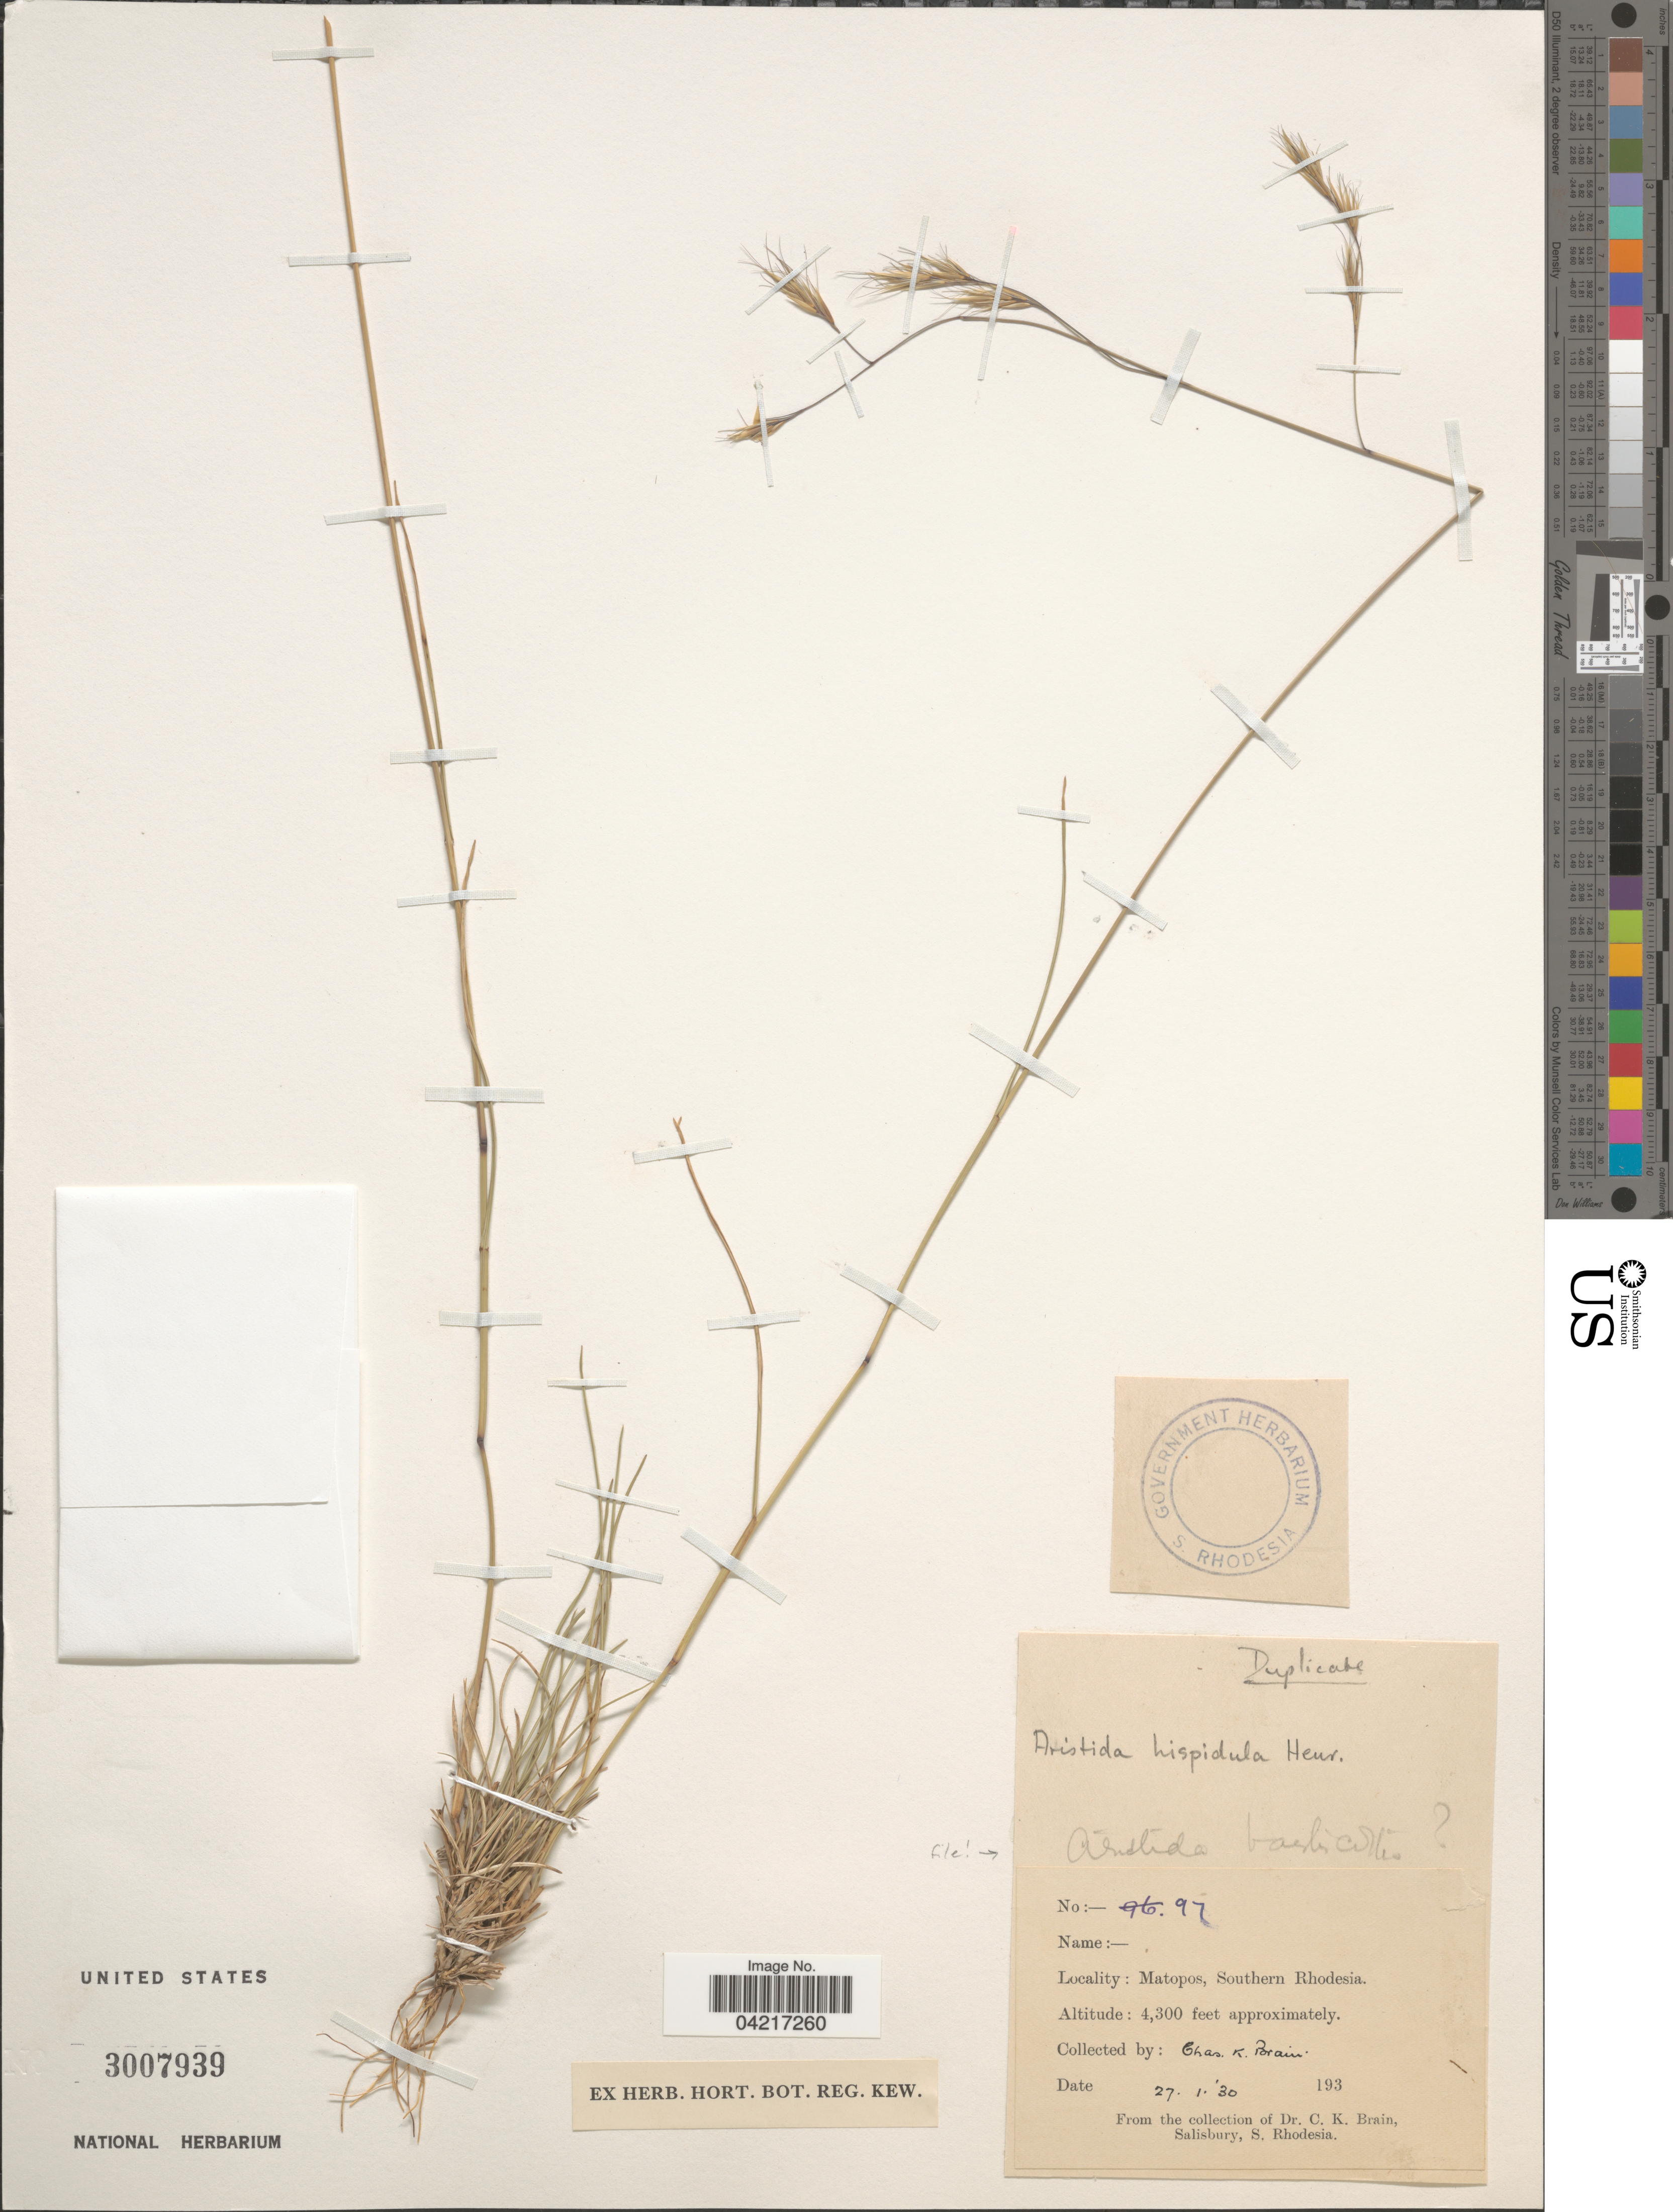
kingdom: Plantae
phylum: Tracheophyta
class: Liliopsida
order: Poales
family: Poaceae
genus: Aristida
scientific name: Aristida barbicollis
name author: Trin. & Rupr.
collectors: C. Brain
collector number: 97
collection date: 1930-01-27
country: Zimbabwe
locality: Matopos, Southern Rhodesia.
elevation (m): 1311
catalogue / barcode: US 3007939